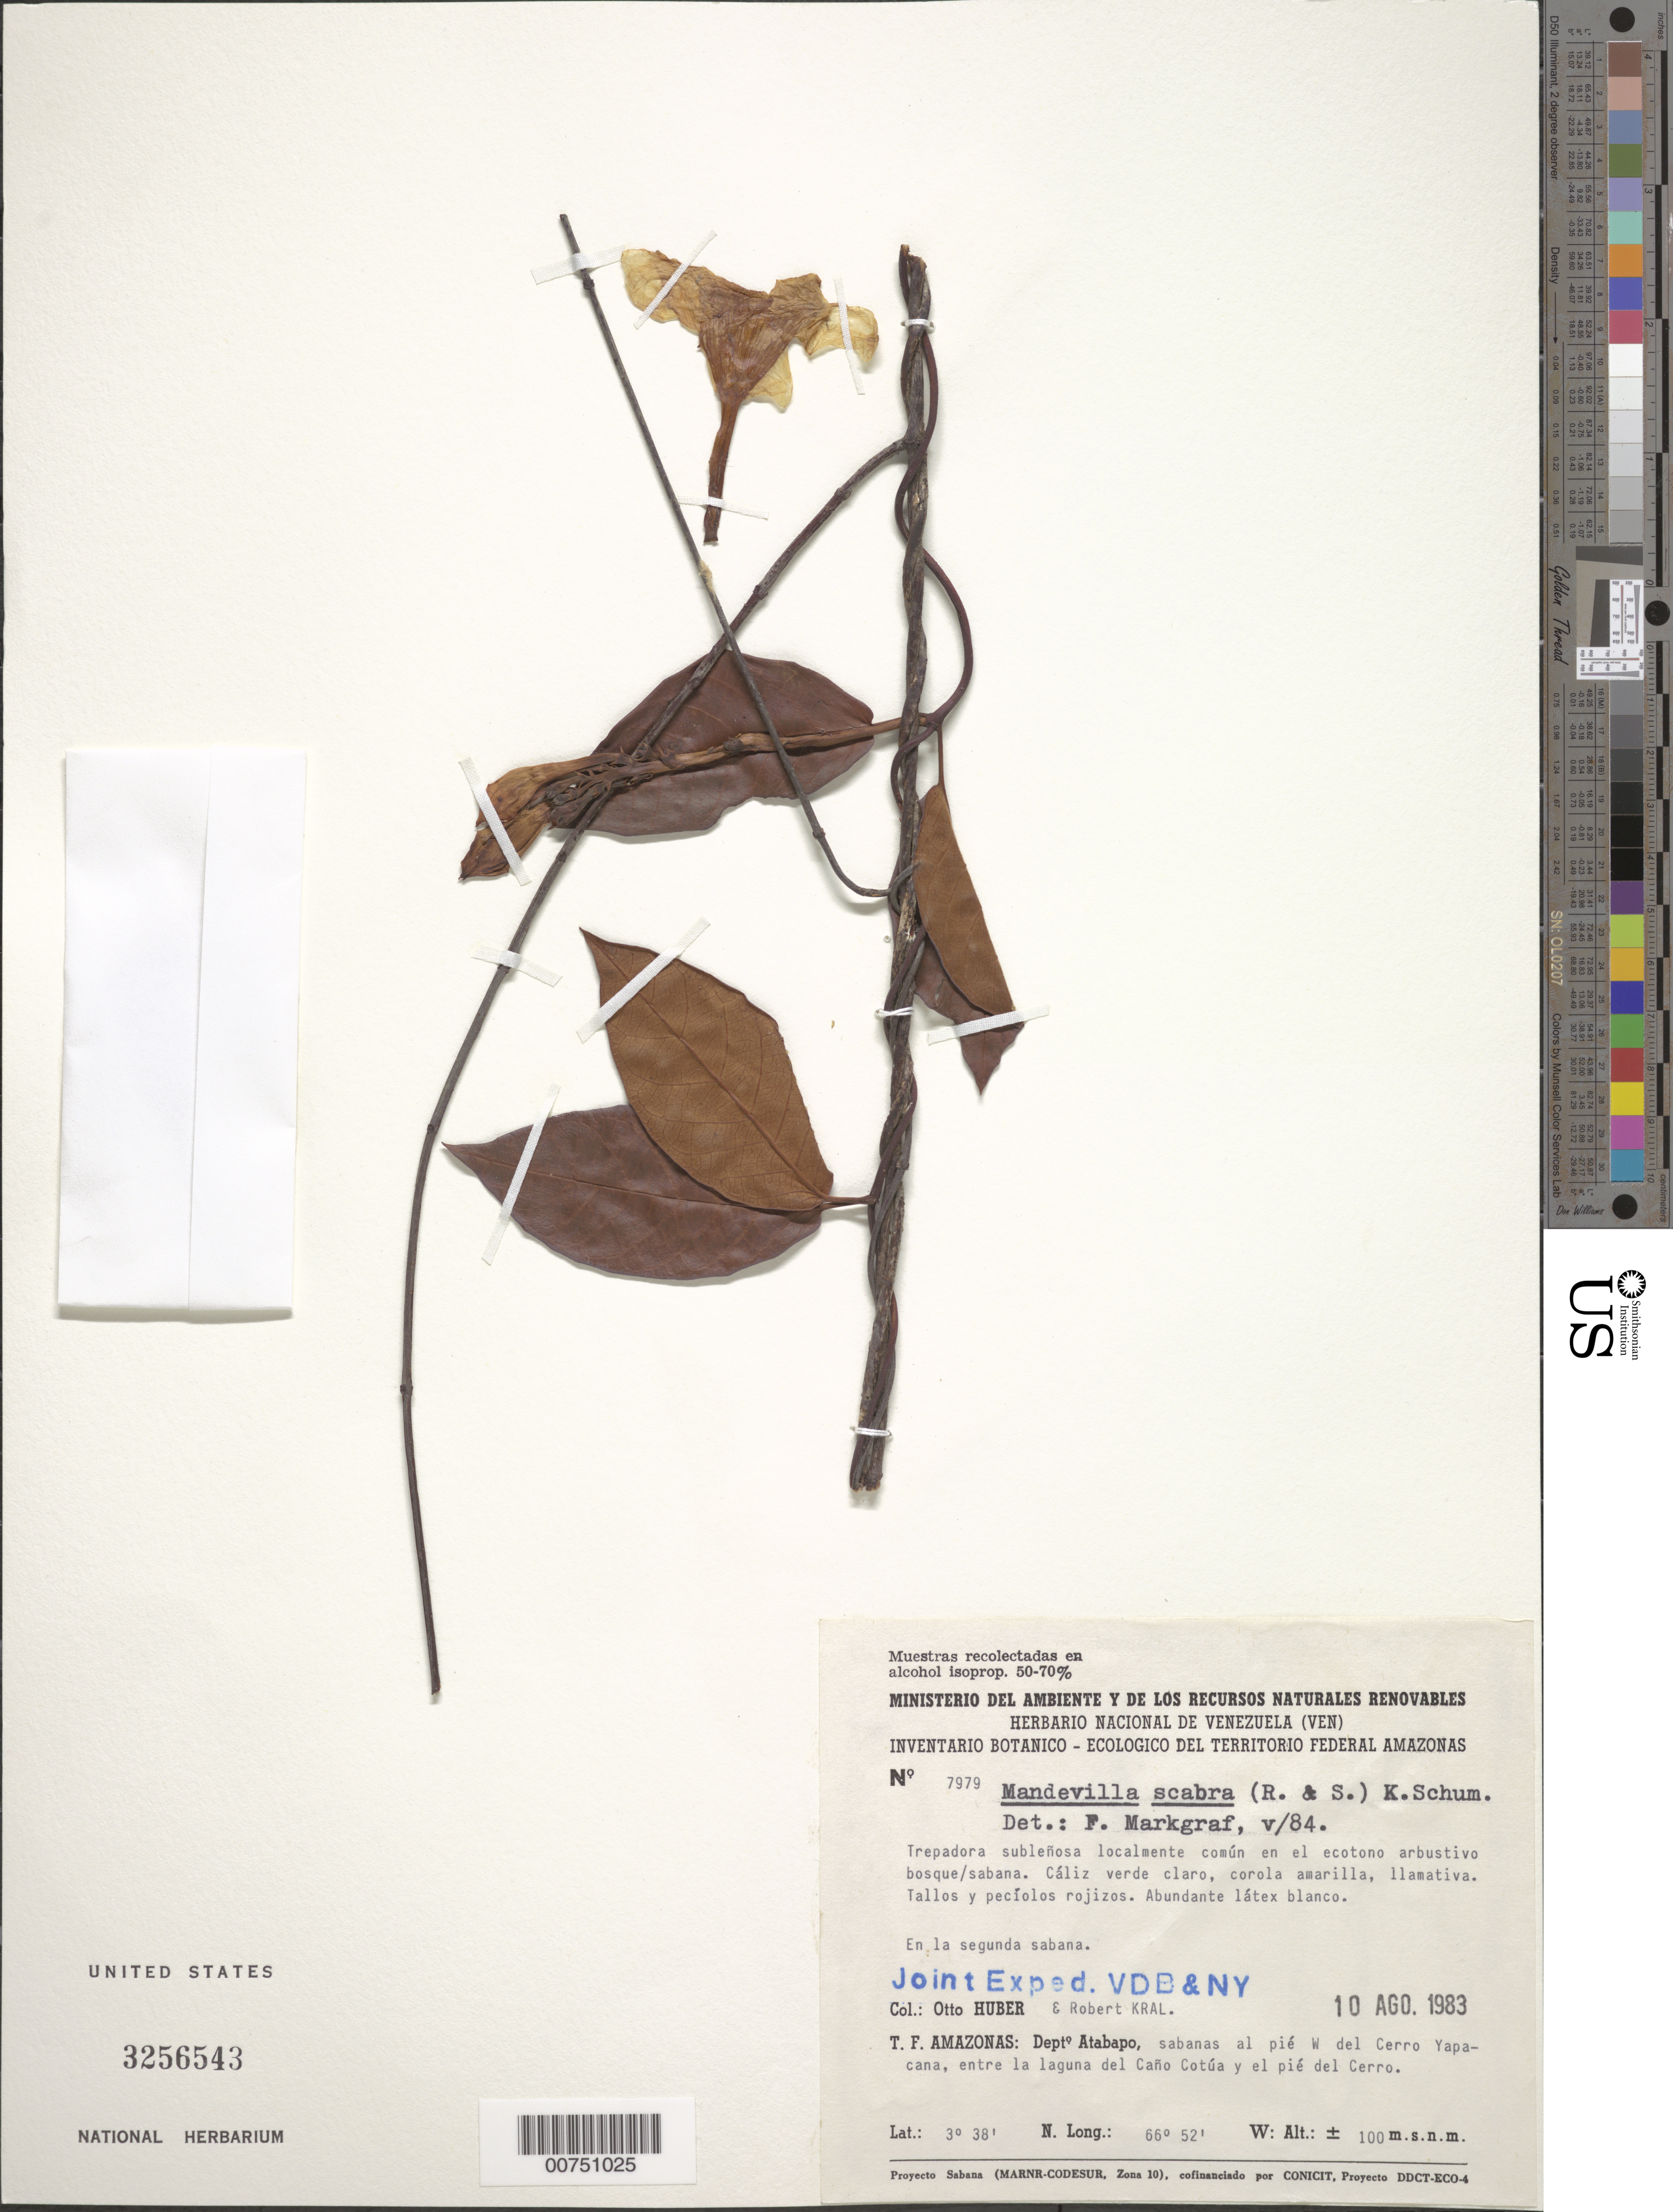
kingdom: Plantae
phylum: Tracheophyta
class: Magnoliopsida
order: Gentianales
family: Apocynaceae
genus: Mandevilla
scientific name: Mandevilla scabra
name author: (Hoffmanns. ex Roem. & Schult.) K. Schum.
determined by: Markgraf, Friedrich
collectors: O. Huber & R. Kral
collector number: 7979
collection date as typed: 10-Aug-83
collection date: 1983-08-10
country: Venezuela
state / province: Amazonas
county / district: Atabapo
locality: Cerro Yapacána, entre la laguna del Caño Cotúa y el pié del Cerro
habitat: Trepadora sublennosa localmente comun en el ecotono arbustivo bosque/sabana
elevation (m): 100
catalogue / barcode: US 3256543